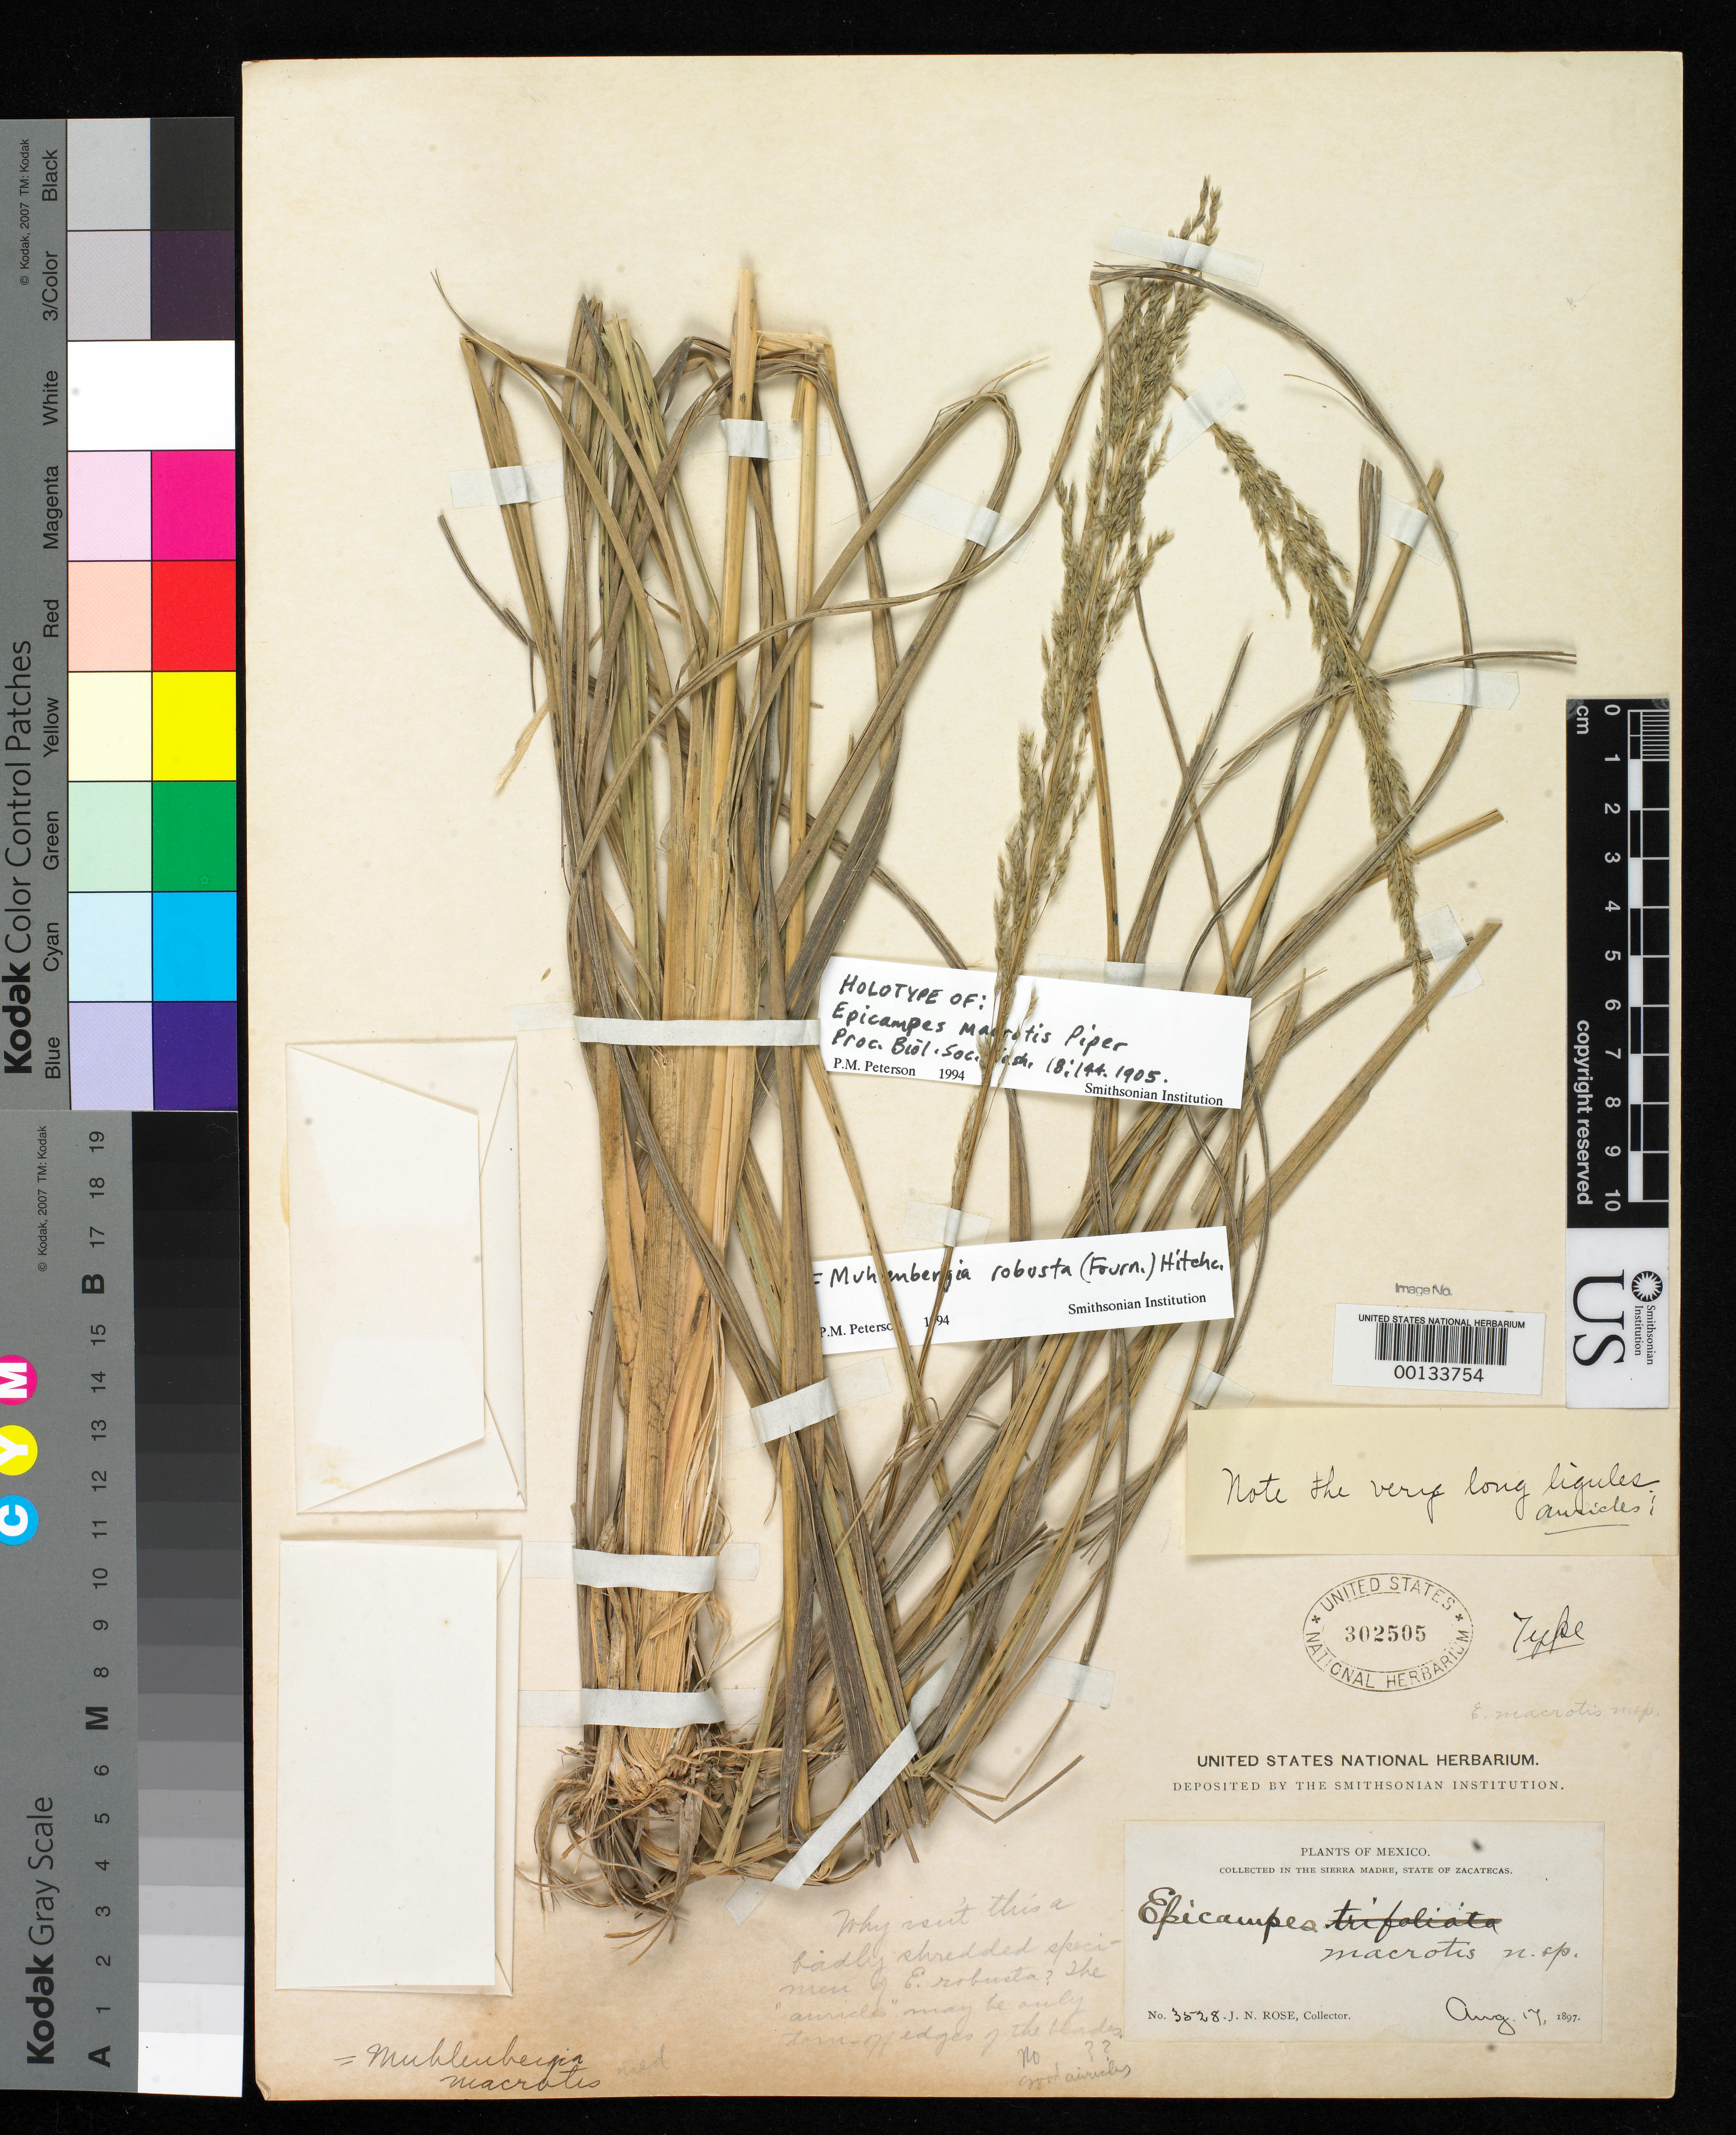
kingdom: Plantae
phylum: Tracheophyta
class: Liliopsida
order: Poales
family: Poaceae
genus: Epicampes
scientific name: Epicampes macrotis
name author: Piper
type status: Holotype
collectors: J. N. Rose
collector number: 3528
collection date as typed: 07 Aug 1897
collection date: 1897-08-07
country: Mexico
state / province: Zacatecas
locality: Sierra Madre.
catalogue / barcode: US 302505